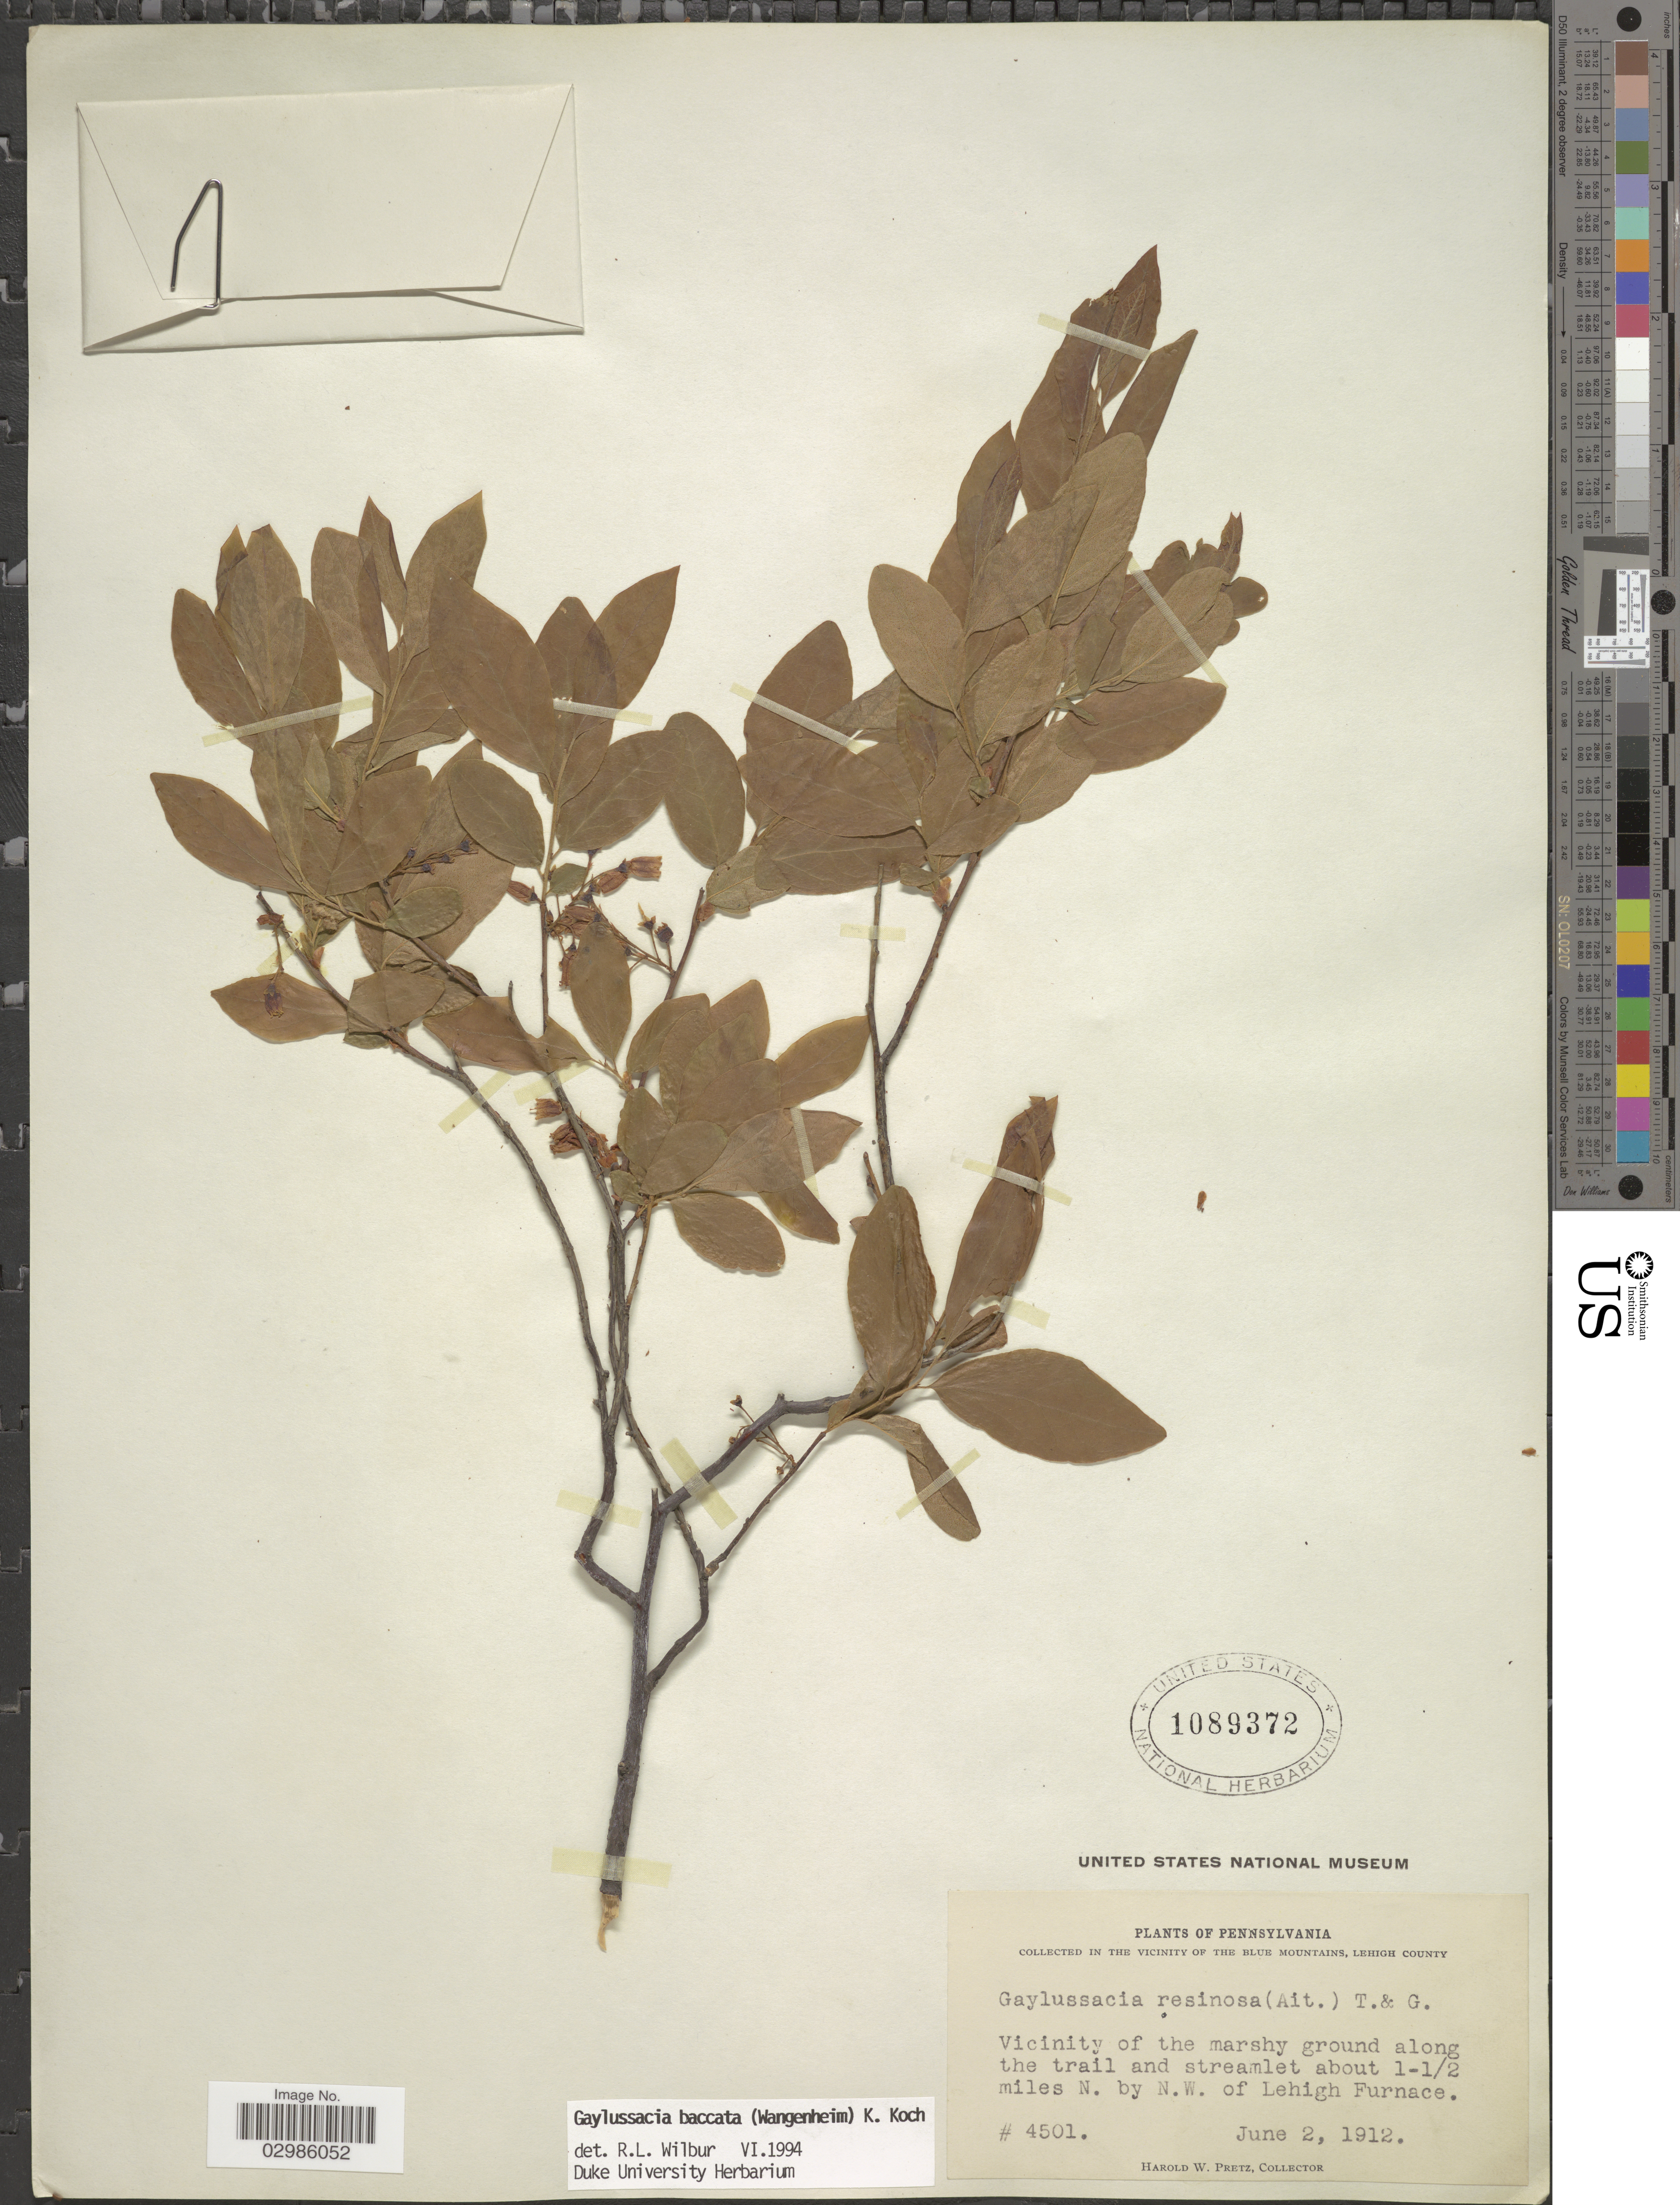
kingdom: Plantae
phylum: Tracheophyta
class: Magnoliopsida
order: Ericales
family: Ericaceae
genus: Gaylussacia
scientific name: Gaylussacia baccata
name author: (Wangenh.) K. Koch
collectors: H. W. Pretz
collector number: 4501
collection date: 1912-06-02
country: United States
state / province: Pennsylvania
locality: In the vicinity of the Blue Mountains, Lehigh County. Vicinity of the marshy ground along the trail and streamlet about 1-1/2 miles N. by N.W. of Lehigh Furnace.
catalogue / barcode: US 1089372